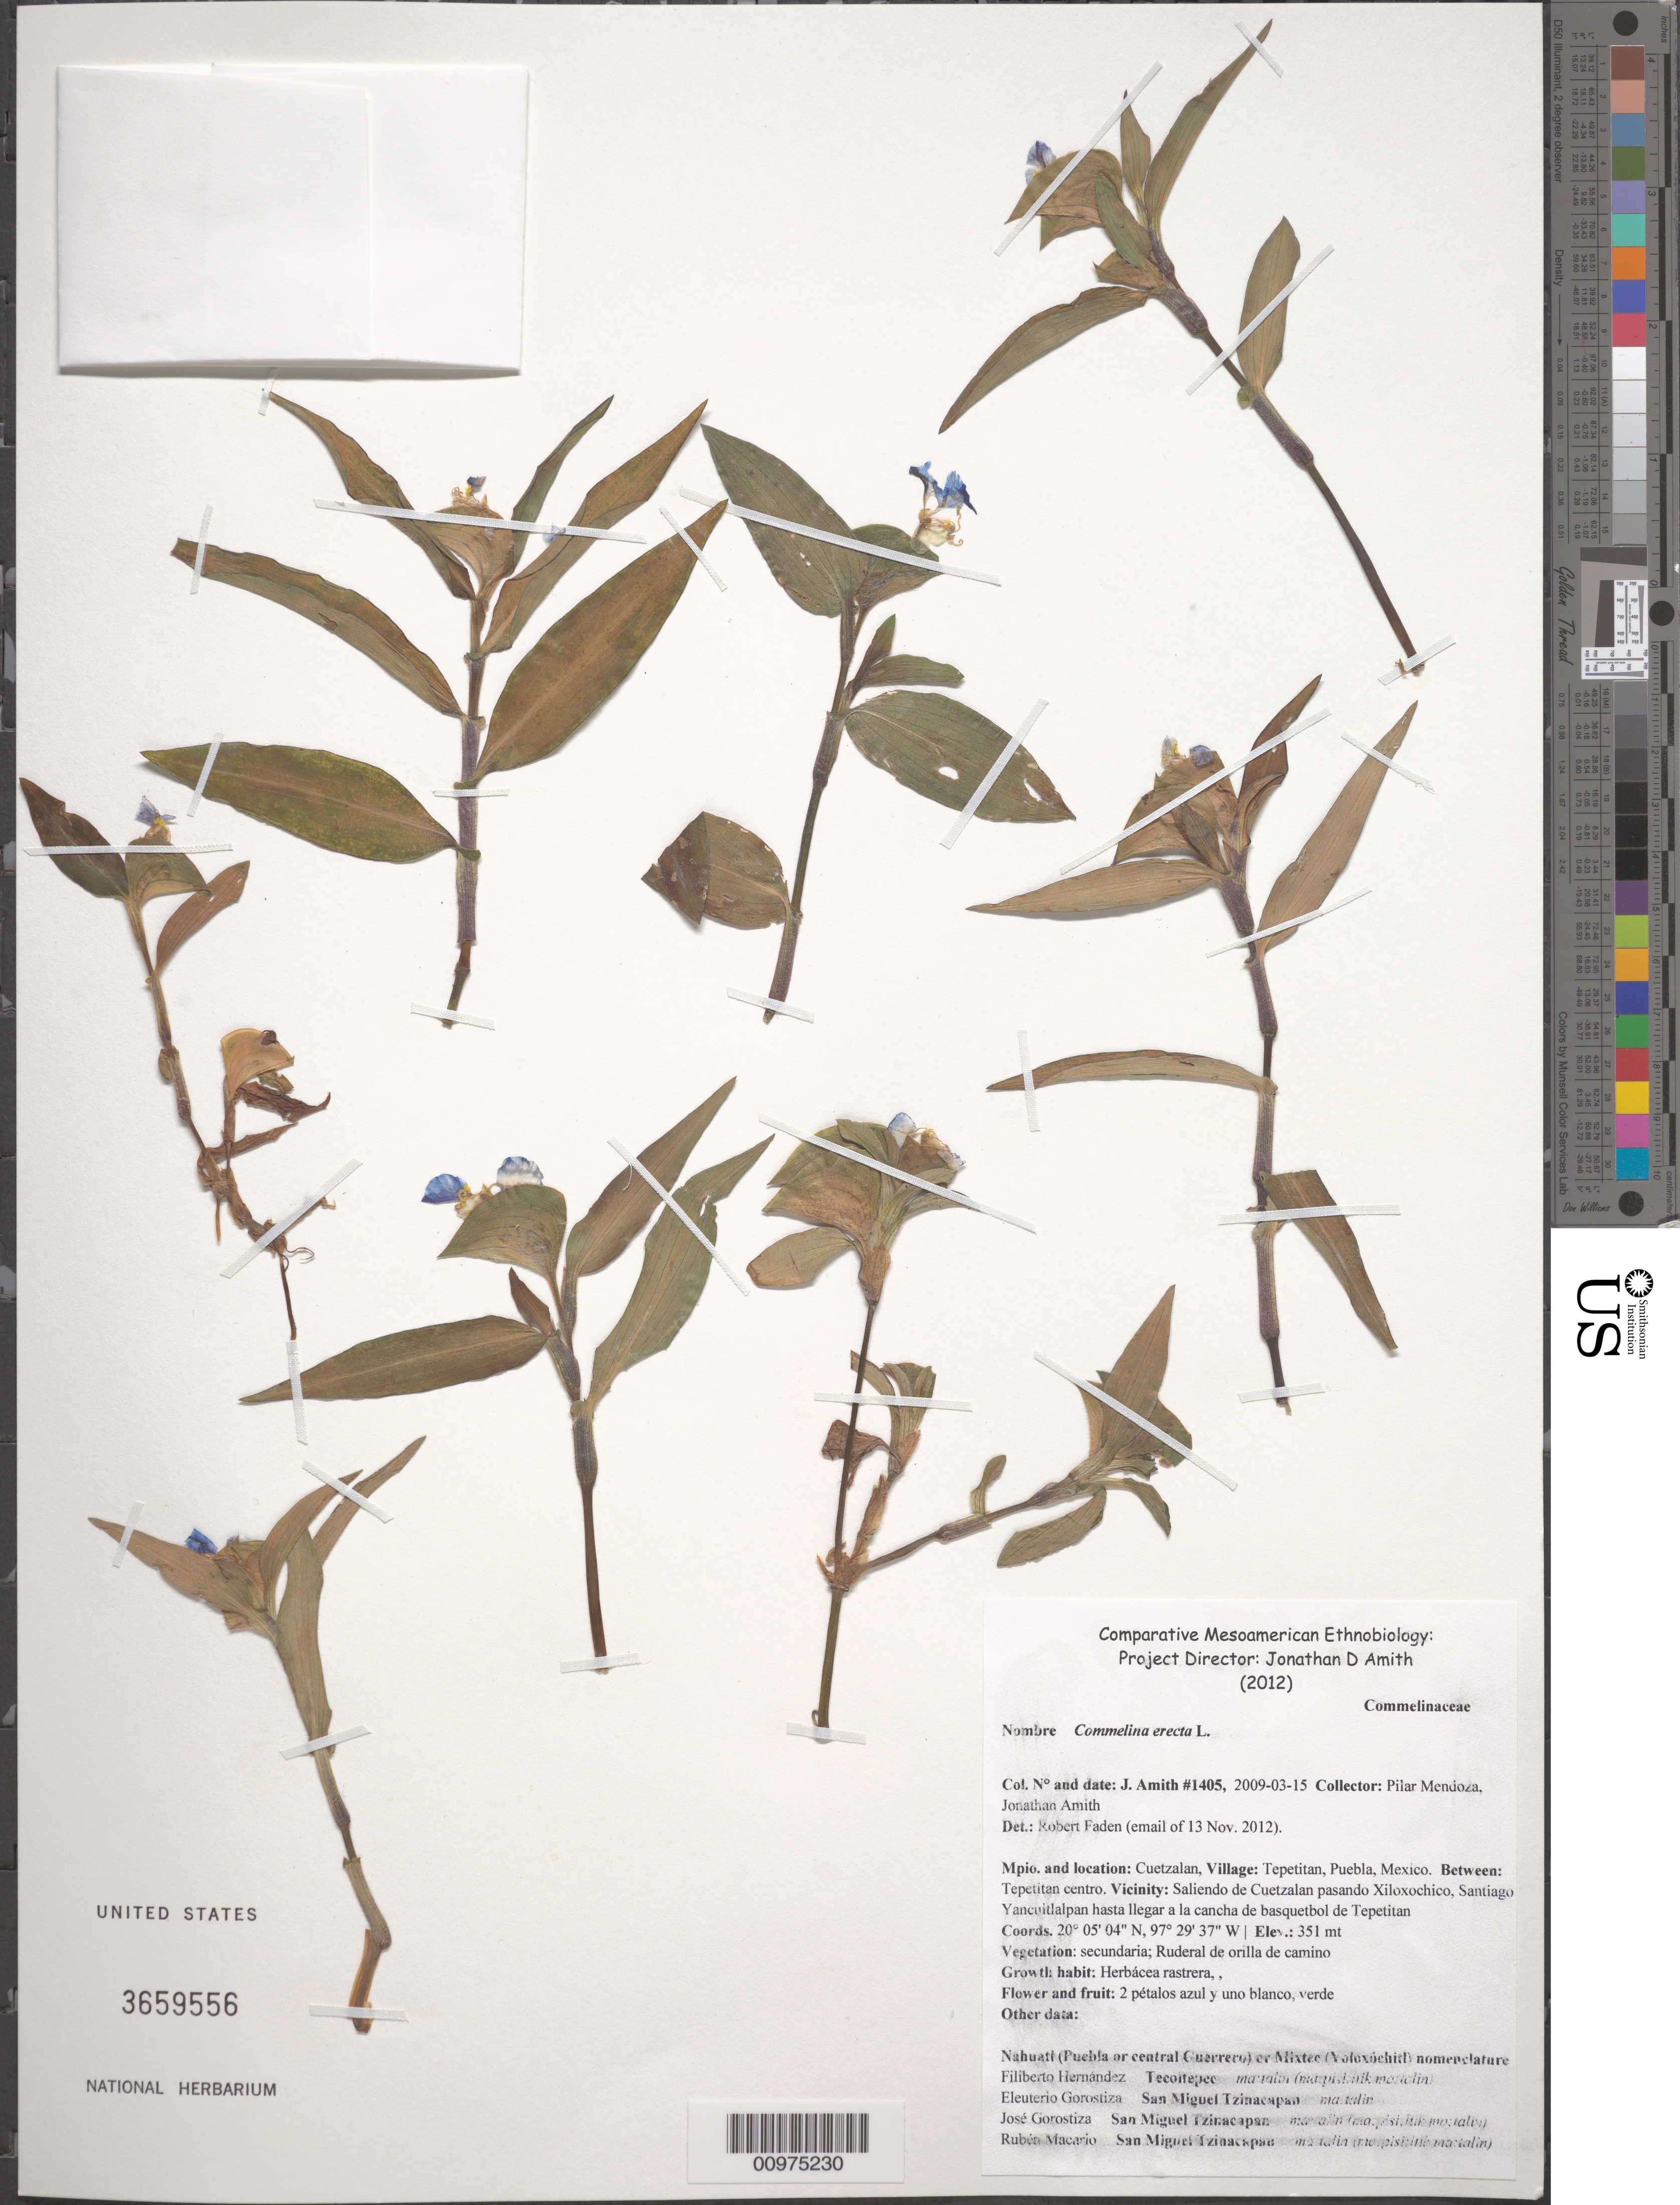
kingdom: Plantae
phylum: Tracheophyta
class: Liliopsida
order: Commelinales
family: Commelinaceae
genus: Commelina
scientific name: Commelina erecta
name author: L.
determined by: Faden, Robert B., (US), Smithsonian Institution - National Museum of Natural History (UNITED STATES)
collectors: J. D. Amith & P. Mendoza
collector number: Amith 1405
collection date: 2009-03-15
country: Mexico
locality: Cuetzalan, Village:Tepetitan, Puebla, Mexico. Between: Tepetitan centro. Vicinity: Saliendo de Cuetzalan pasando Xiloxochicok Santiago Yancuitlalpan hasta Ilegar a la cancha de basquetbol de Tepetitan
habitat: secundaria; Ruderal de orilla de camino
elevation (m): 351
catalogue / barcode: US 3659556